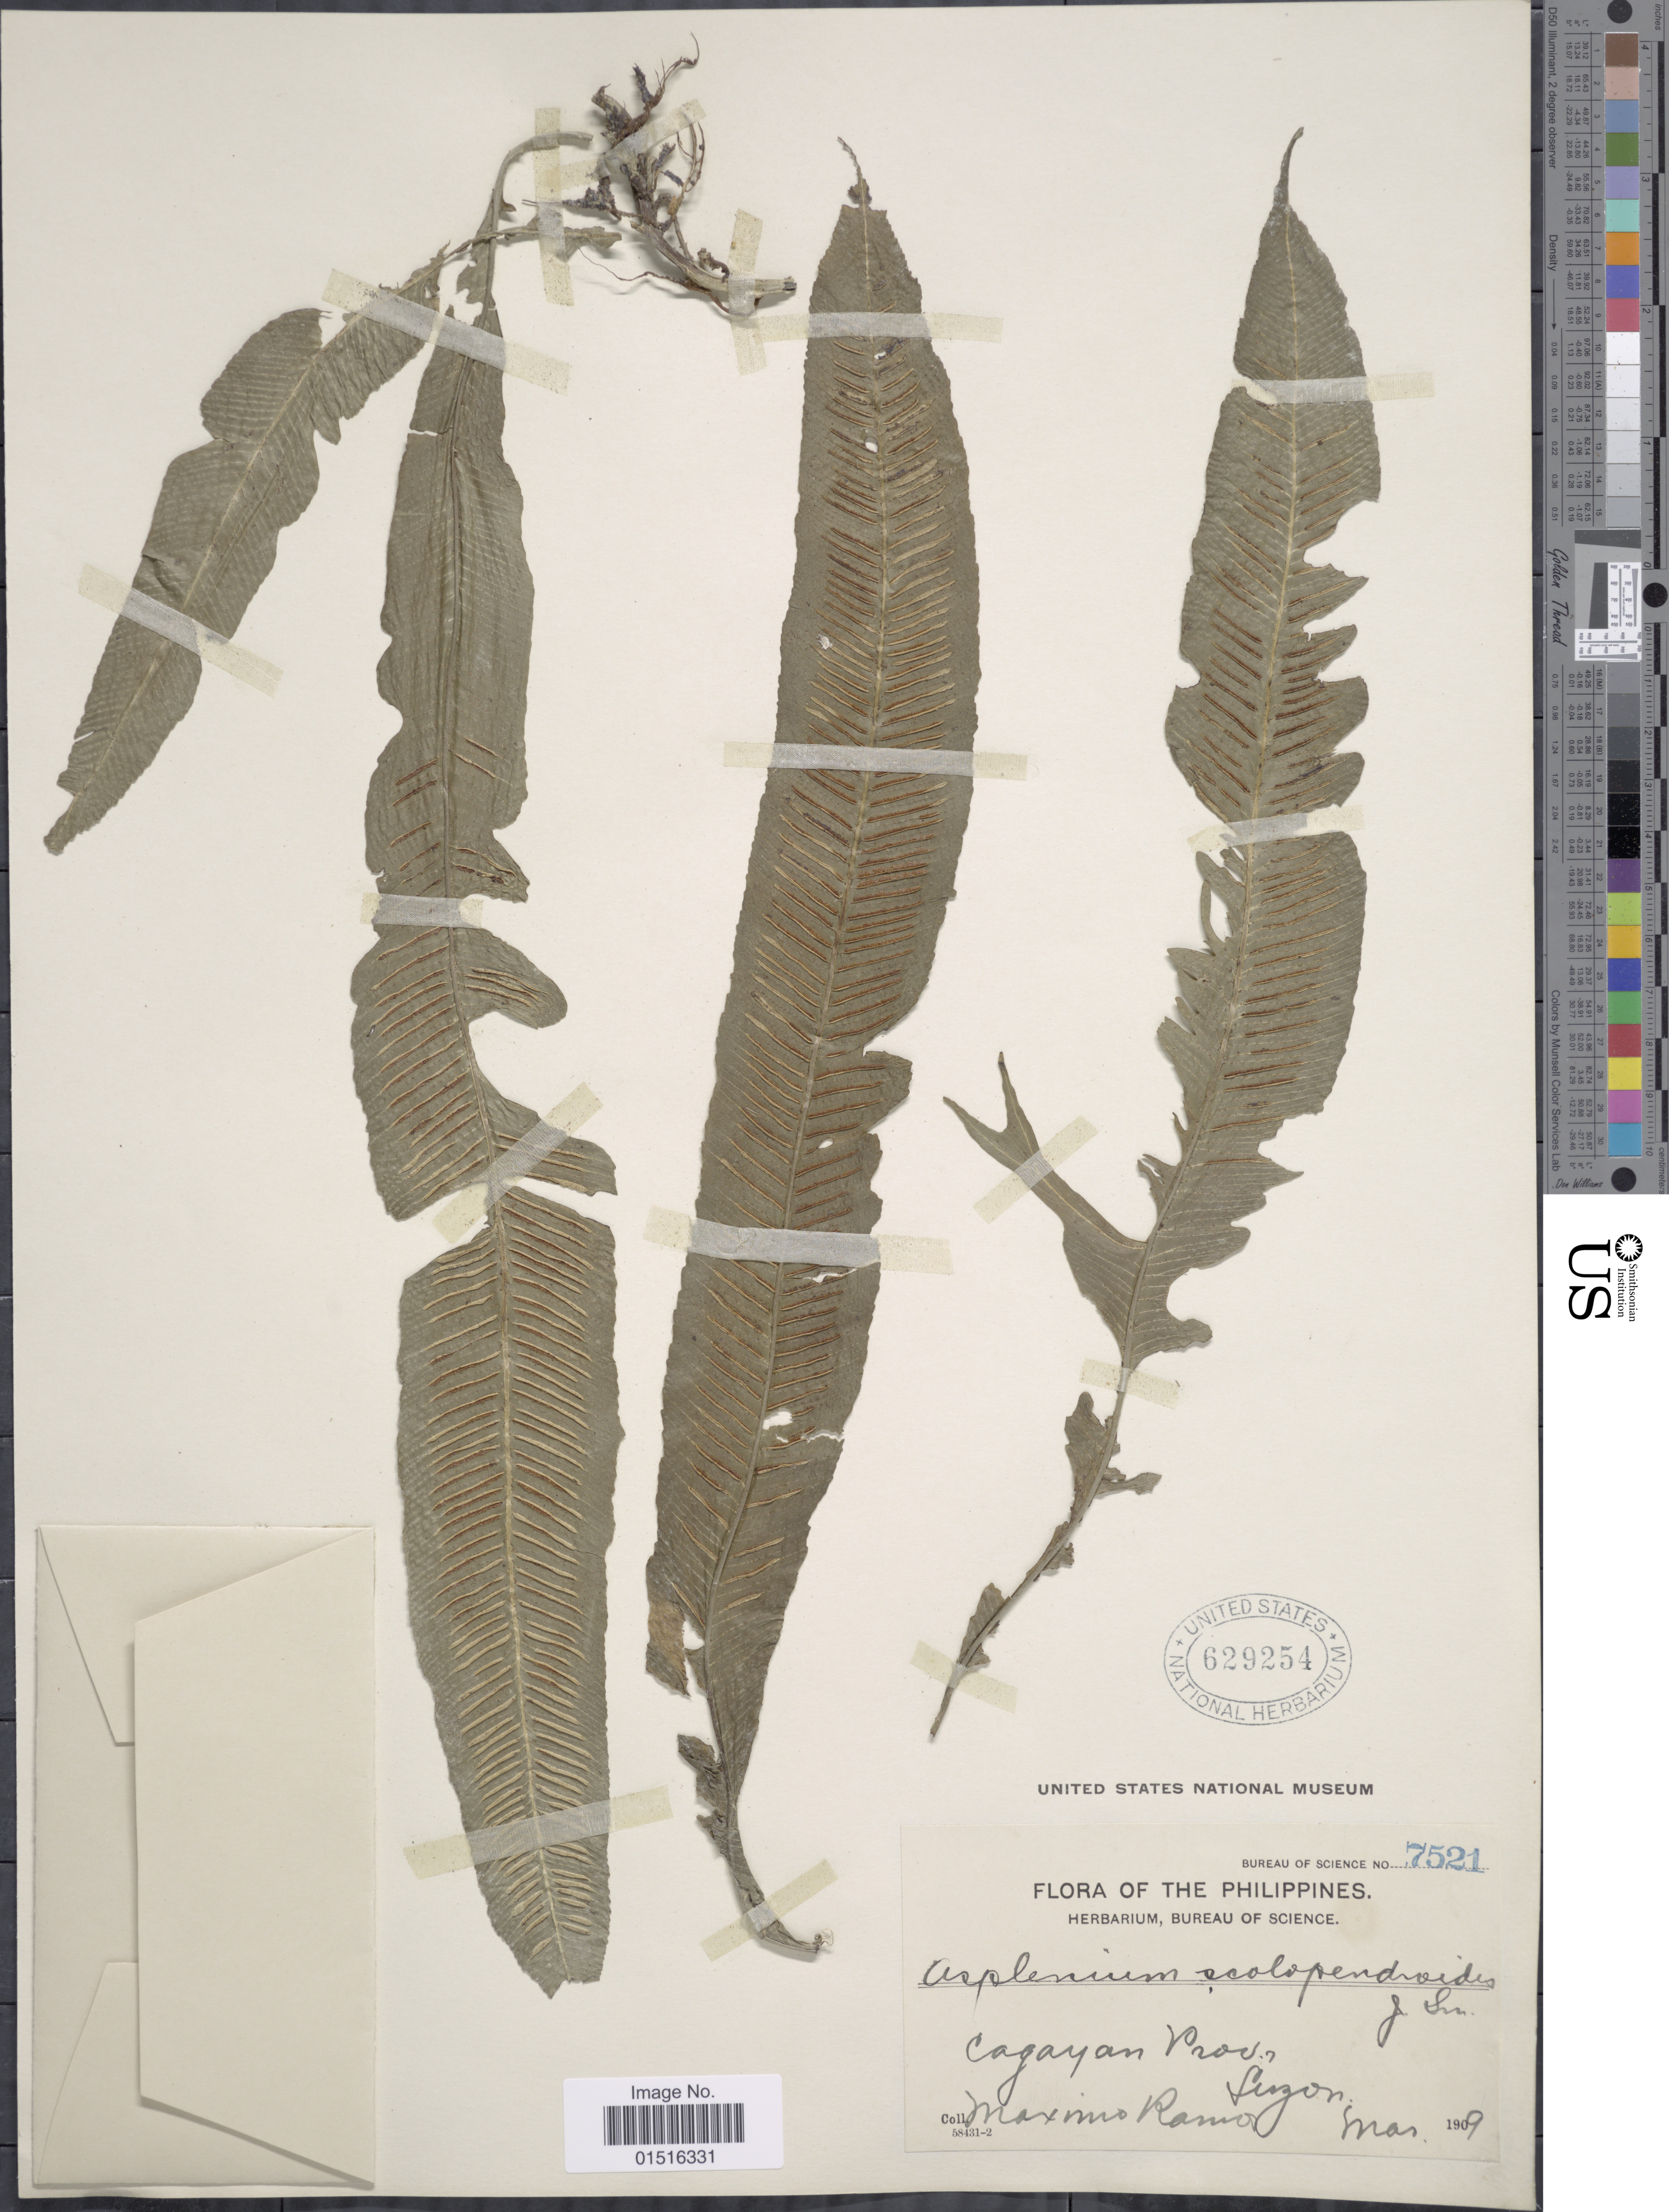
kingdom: Plantae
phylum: Tracheophyta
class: Polypodiopsida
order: Polypodiales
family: Aspleniaceae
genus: Asplenium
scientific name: Asplenium epiphyticum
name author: Copel.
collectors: M. Ramos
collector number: Bureau of Science 7521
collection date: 1909-03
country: Philippines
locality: Cagayan Prov, Luzon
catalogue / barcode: US 629254